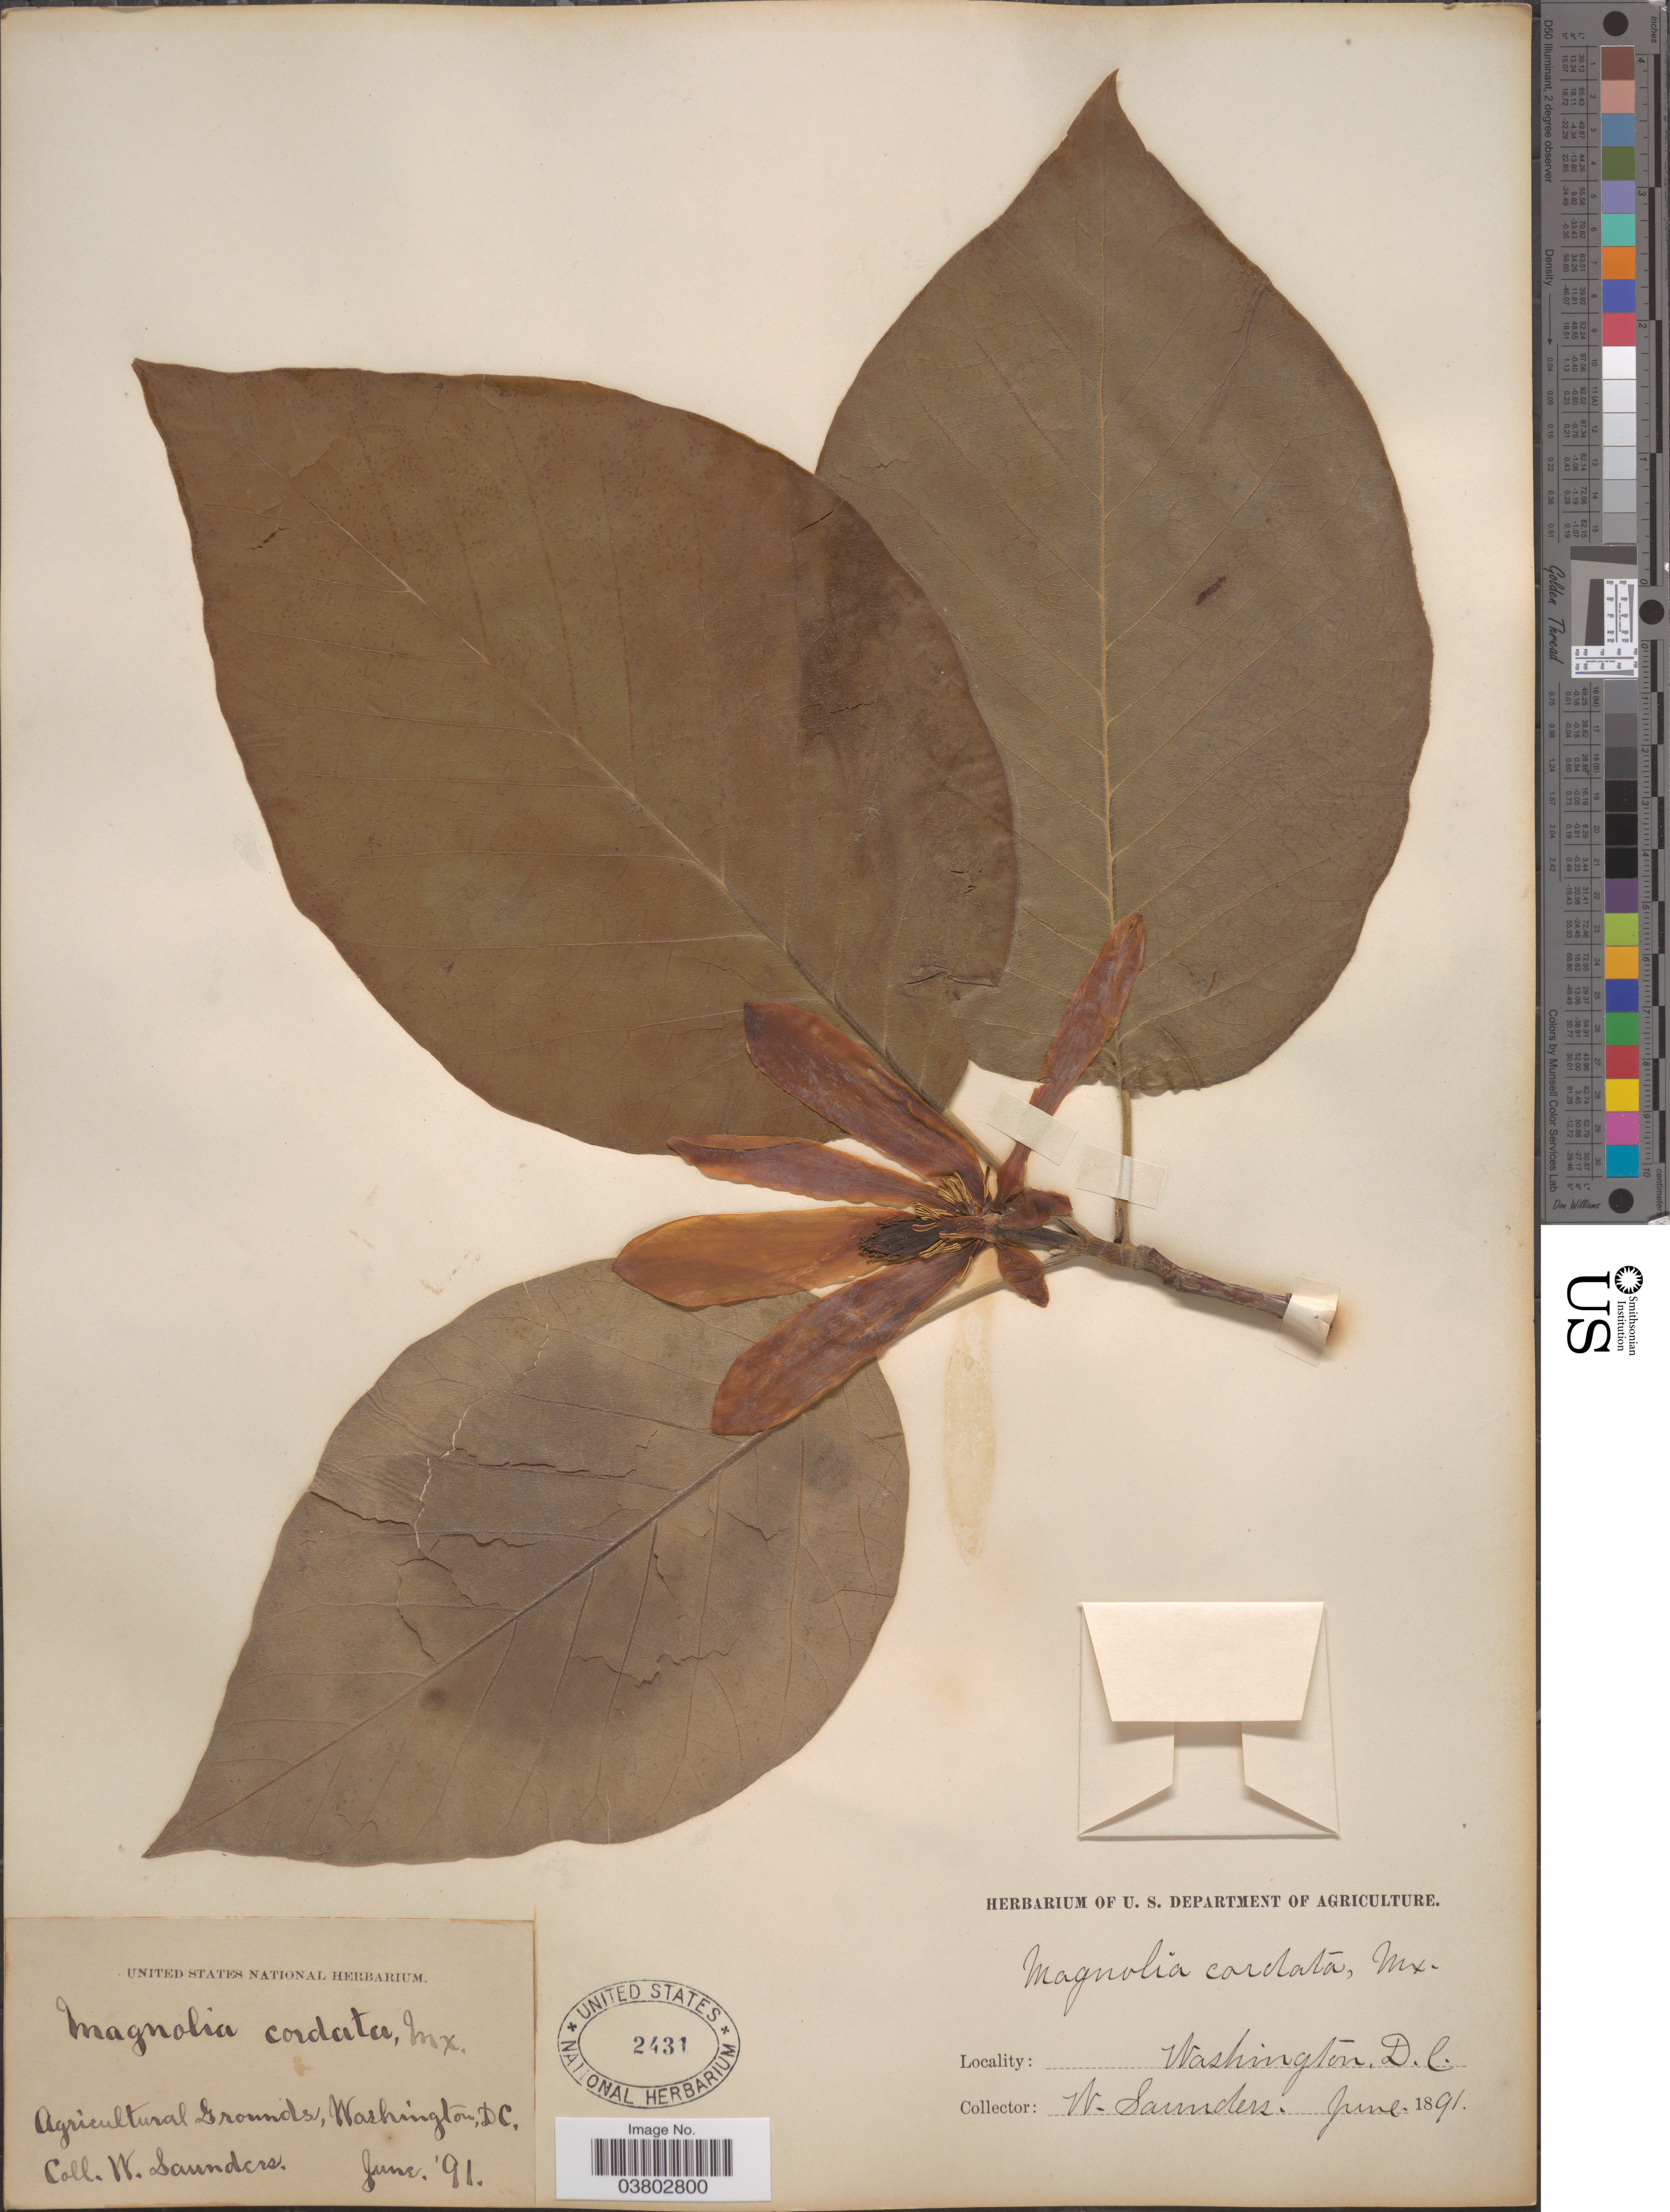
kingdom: Plantae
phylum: Tracheophyta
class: Magnoliopsida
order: Magnoliales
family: Magnoliaceae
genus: Magnolia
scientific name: Magnolia cordata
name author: Michx.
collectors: W. Saunders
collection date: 1891-06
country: United States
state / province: District of Columbia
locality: Agricultural Grounds, Washington.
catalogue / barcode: US 2431